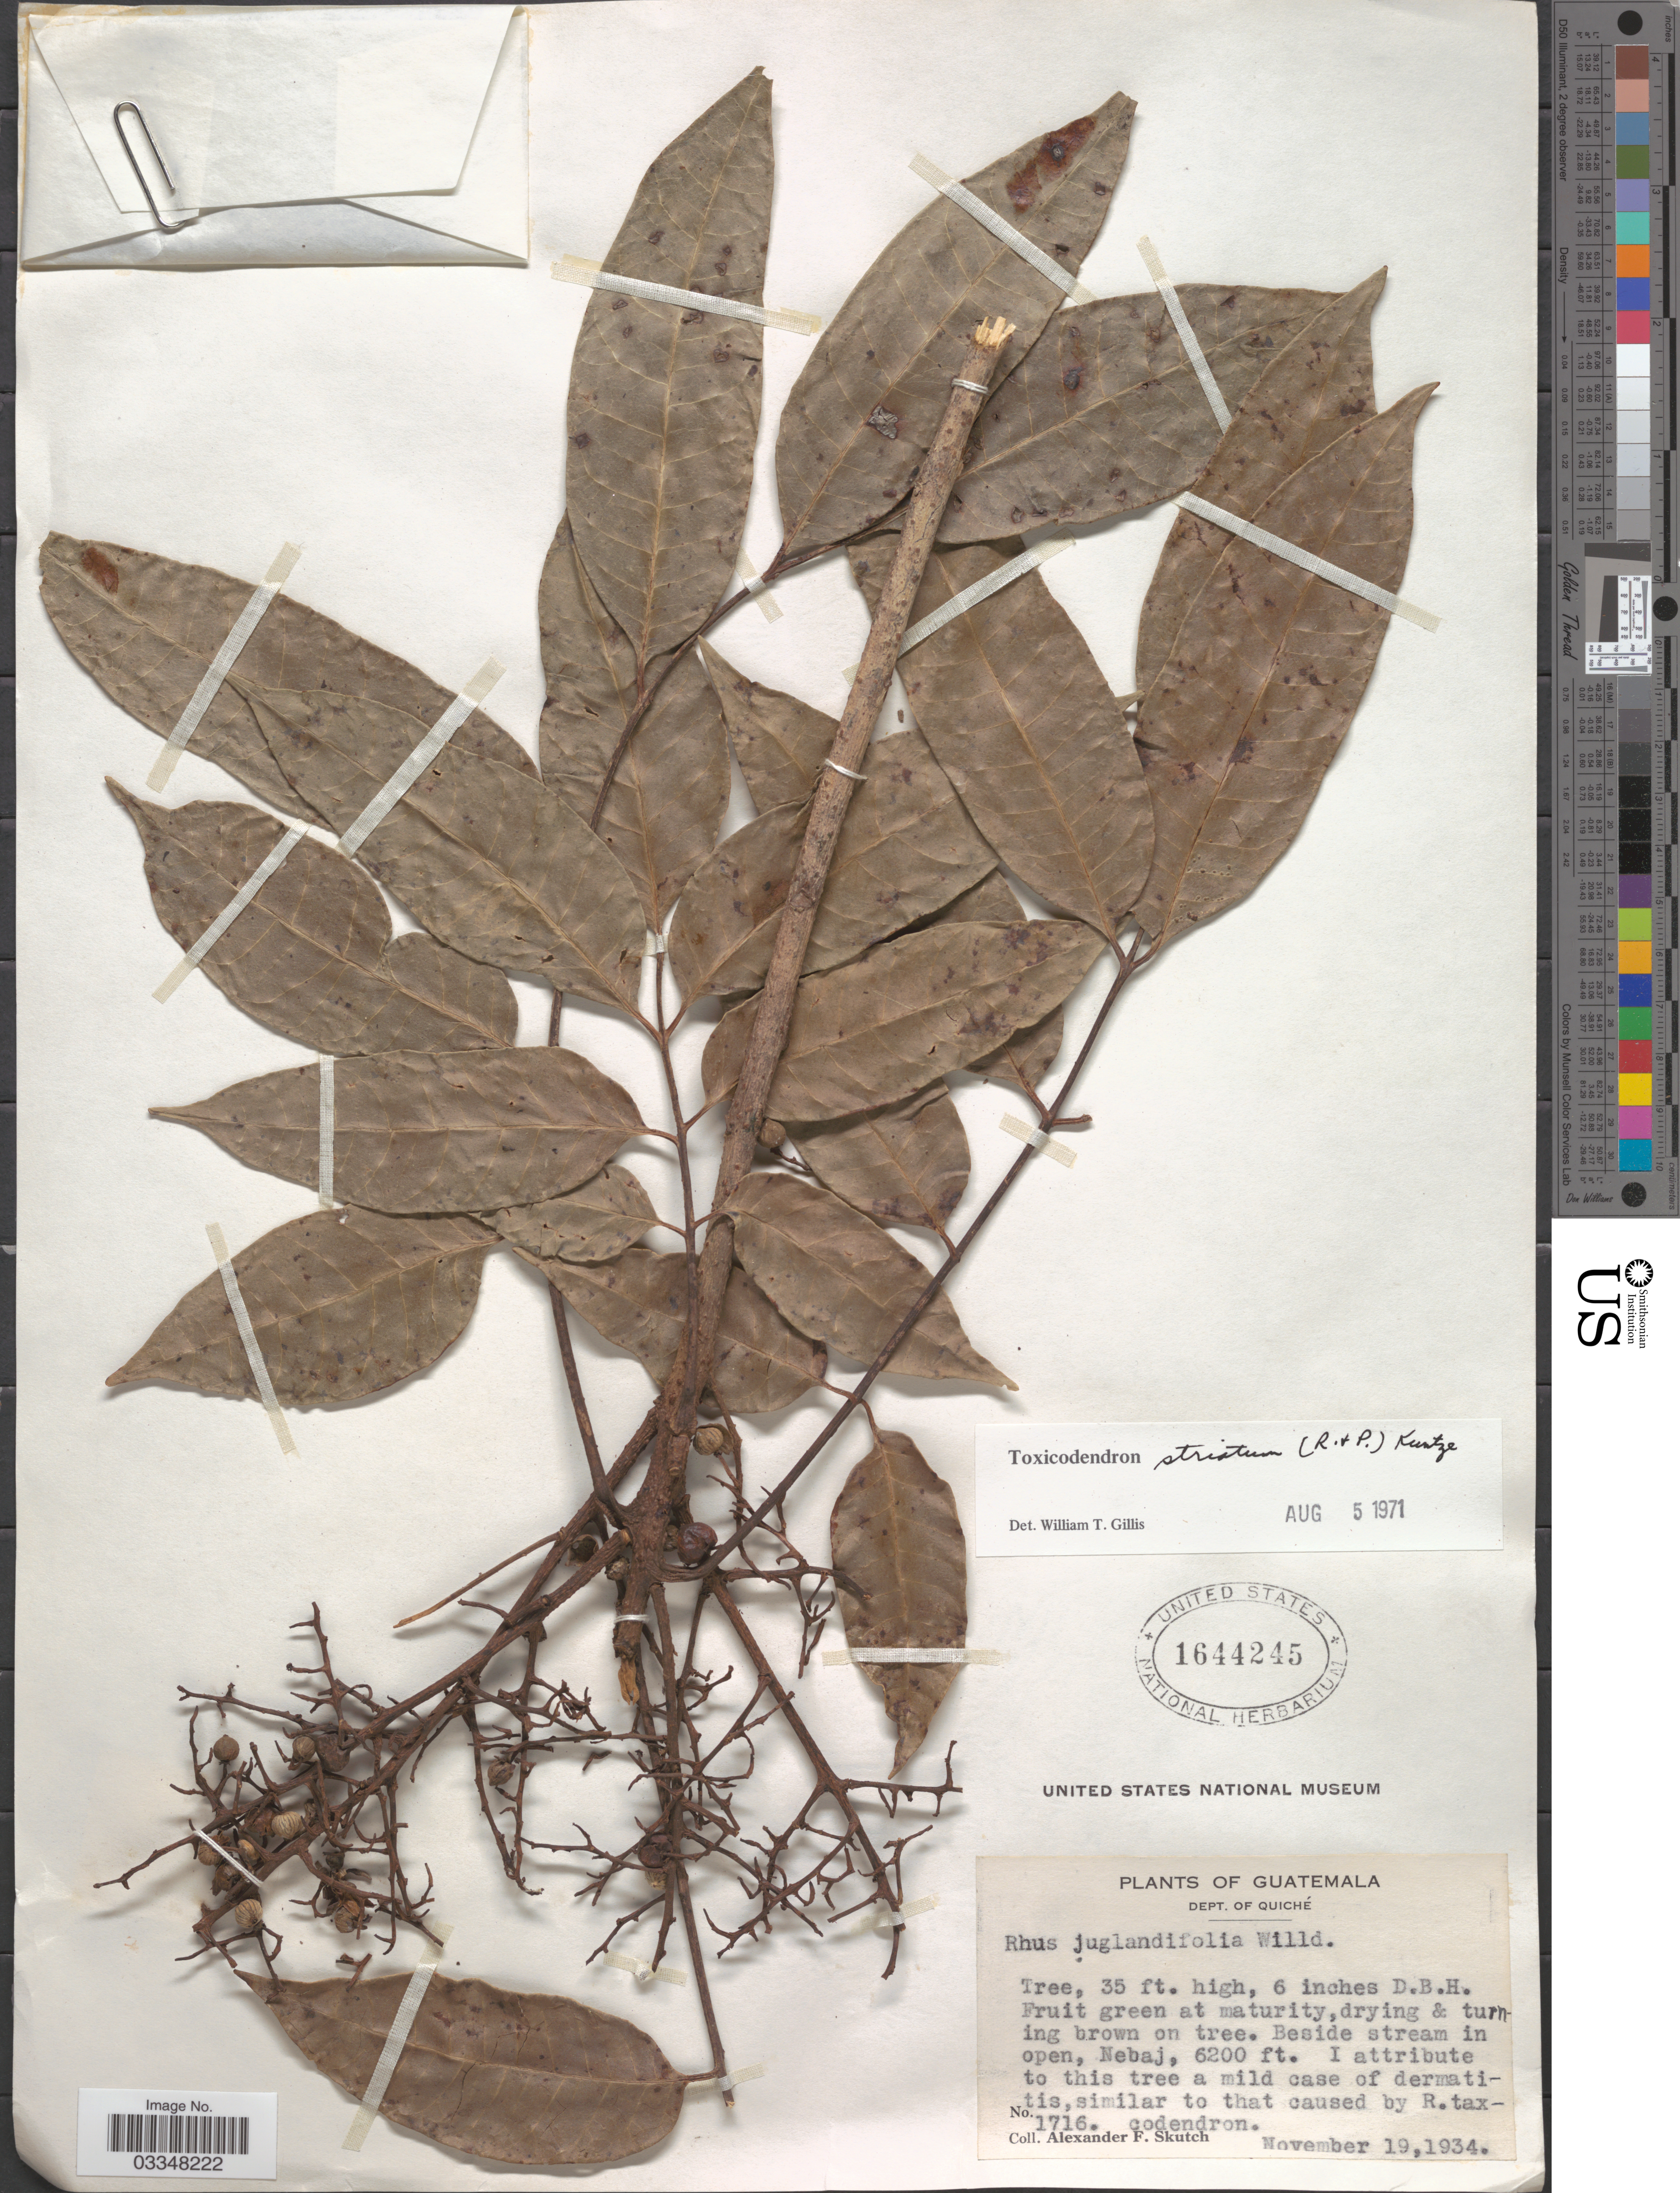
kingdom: Plantae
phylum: Tracheophyta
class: Magnoliopsida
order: Sapindales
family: Anacardiaceae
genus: Toxicodendron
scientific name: Toxicodendron striatum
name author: (Ruiz & Pav.) Kuntze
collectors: A. F. Skutch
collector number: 1716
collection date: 1934-11-19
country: Guatemala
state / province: El Quiché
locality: Dept. of Quiché. Nebaj.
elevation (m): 1890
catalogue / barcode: US 1644245